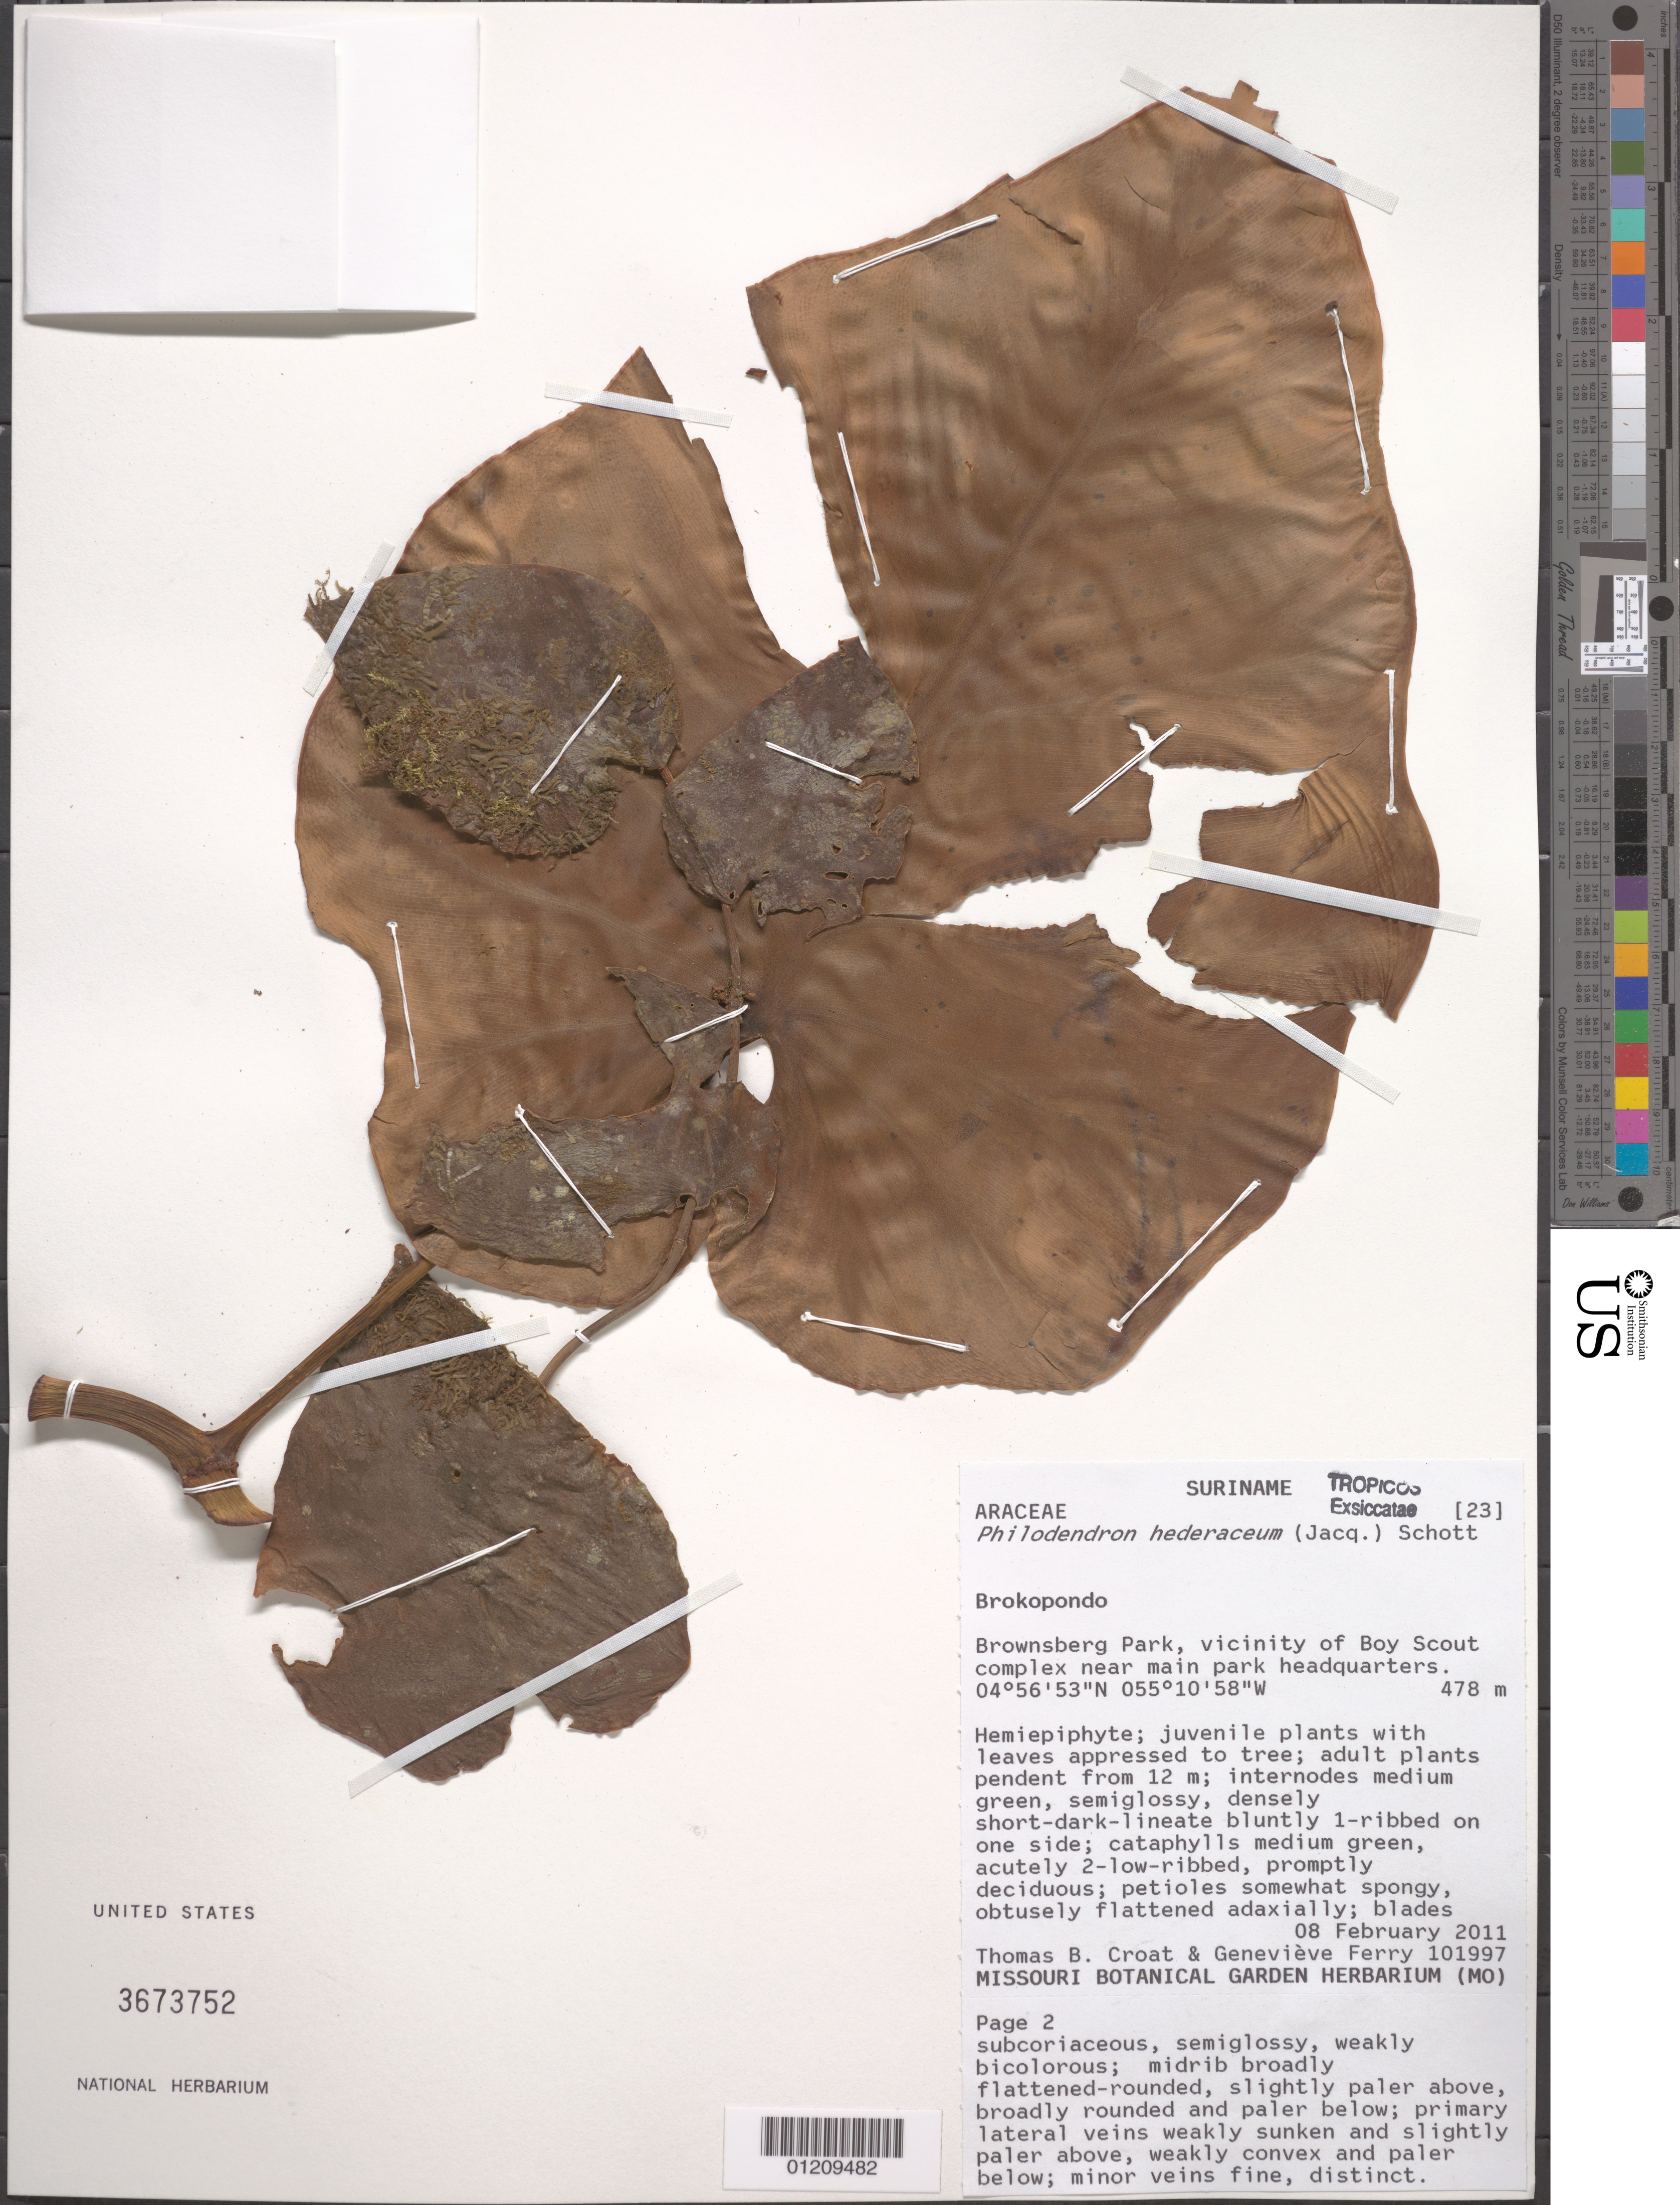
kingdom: Plantae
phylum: Tracheophyta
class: Liliopsida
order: Alismatales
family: Araceae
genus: Philodendron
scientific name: Philodendron hederaceum var. hederaceum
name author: (Jacq.) Schott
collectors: T. B. Croat & G. Ferry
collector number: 101997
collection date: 2011-02-08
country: Suriname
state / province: Brokopondo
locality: Brownsberg Park, vicinity of Boy Scout complex near main park headquarters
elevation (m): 478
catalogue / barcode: US 3673752